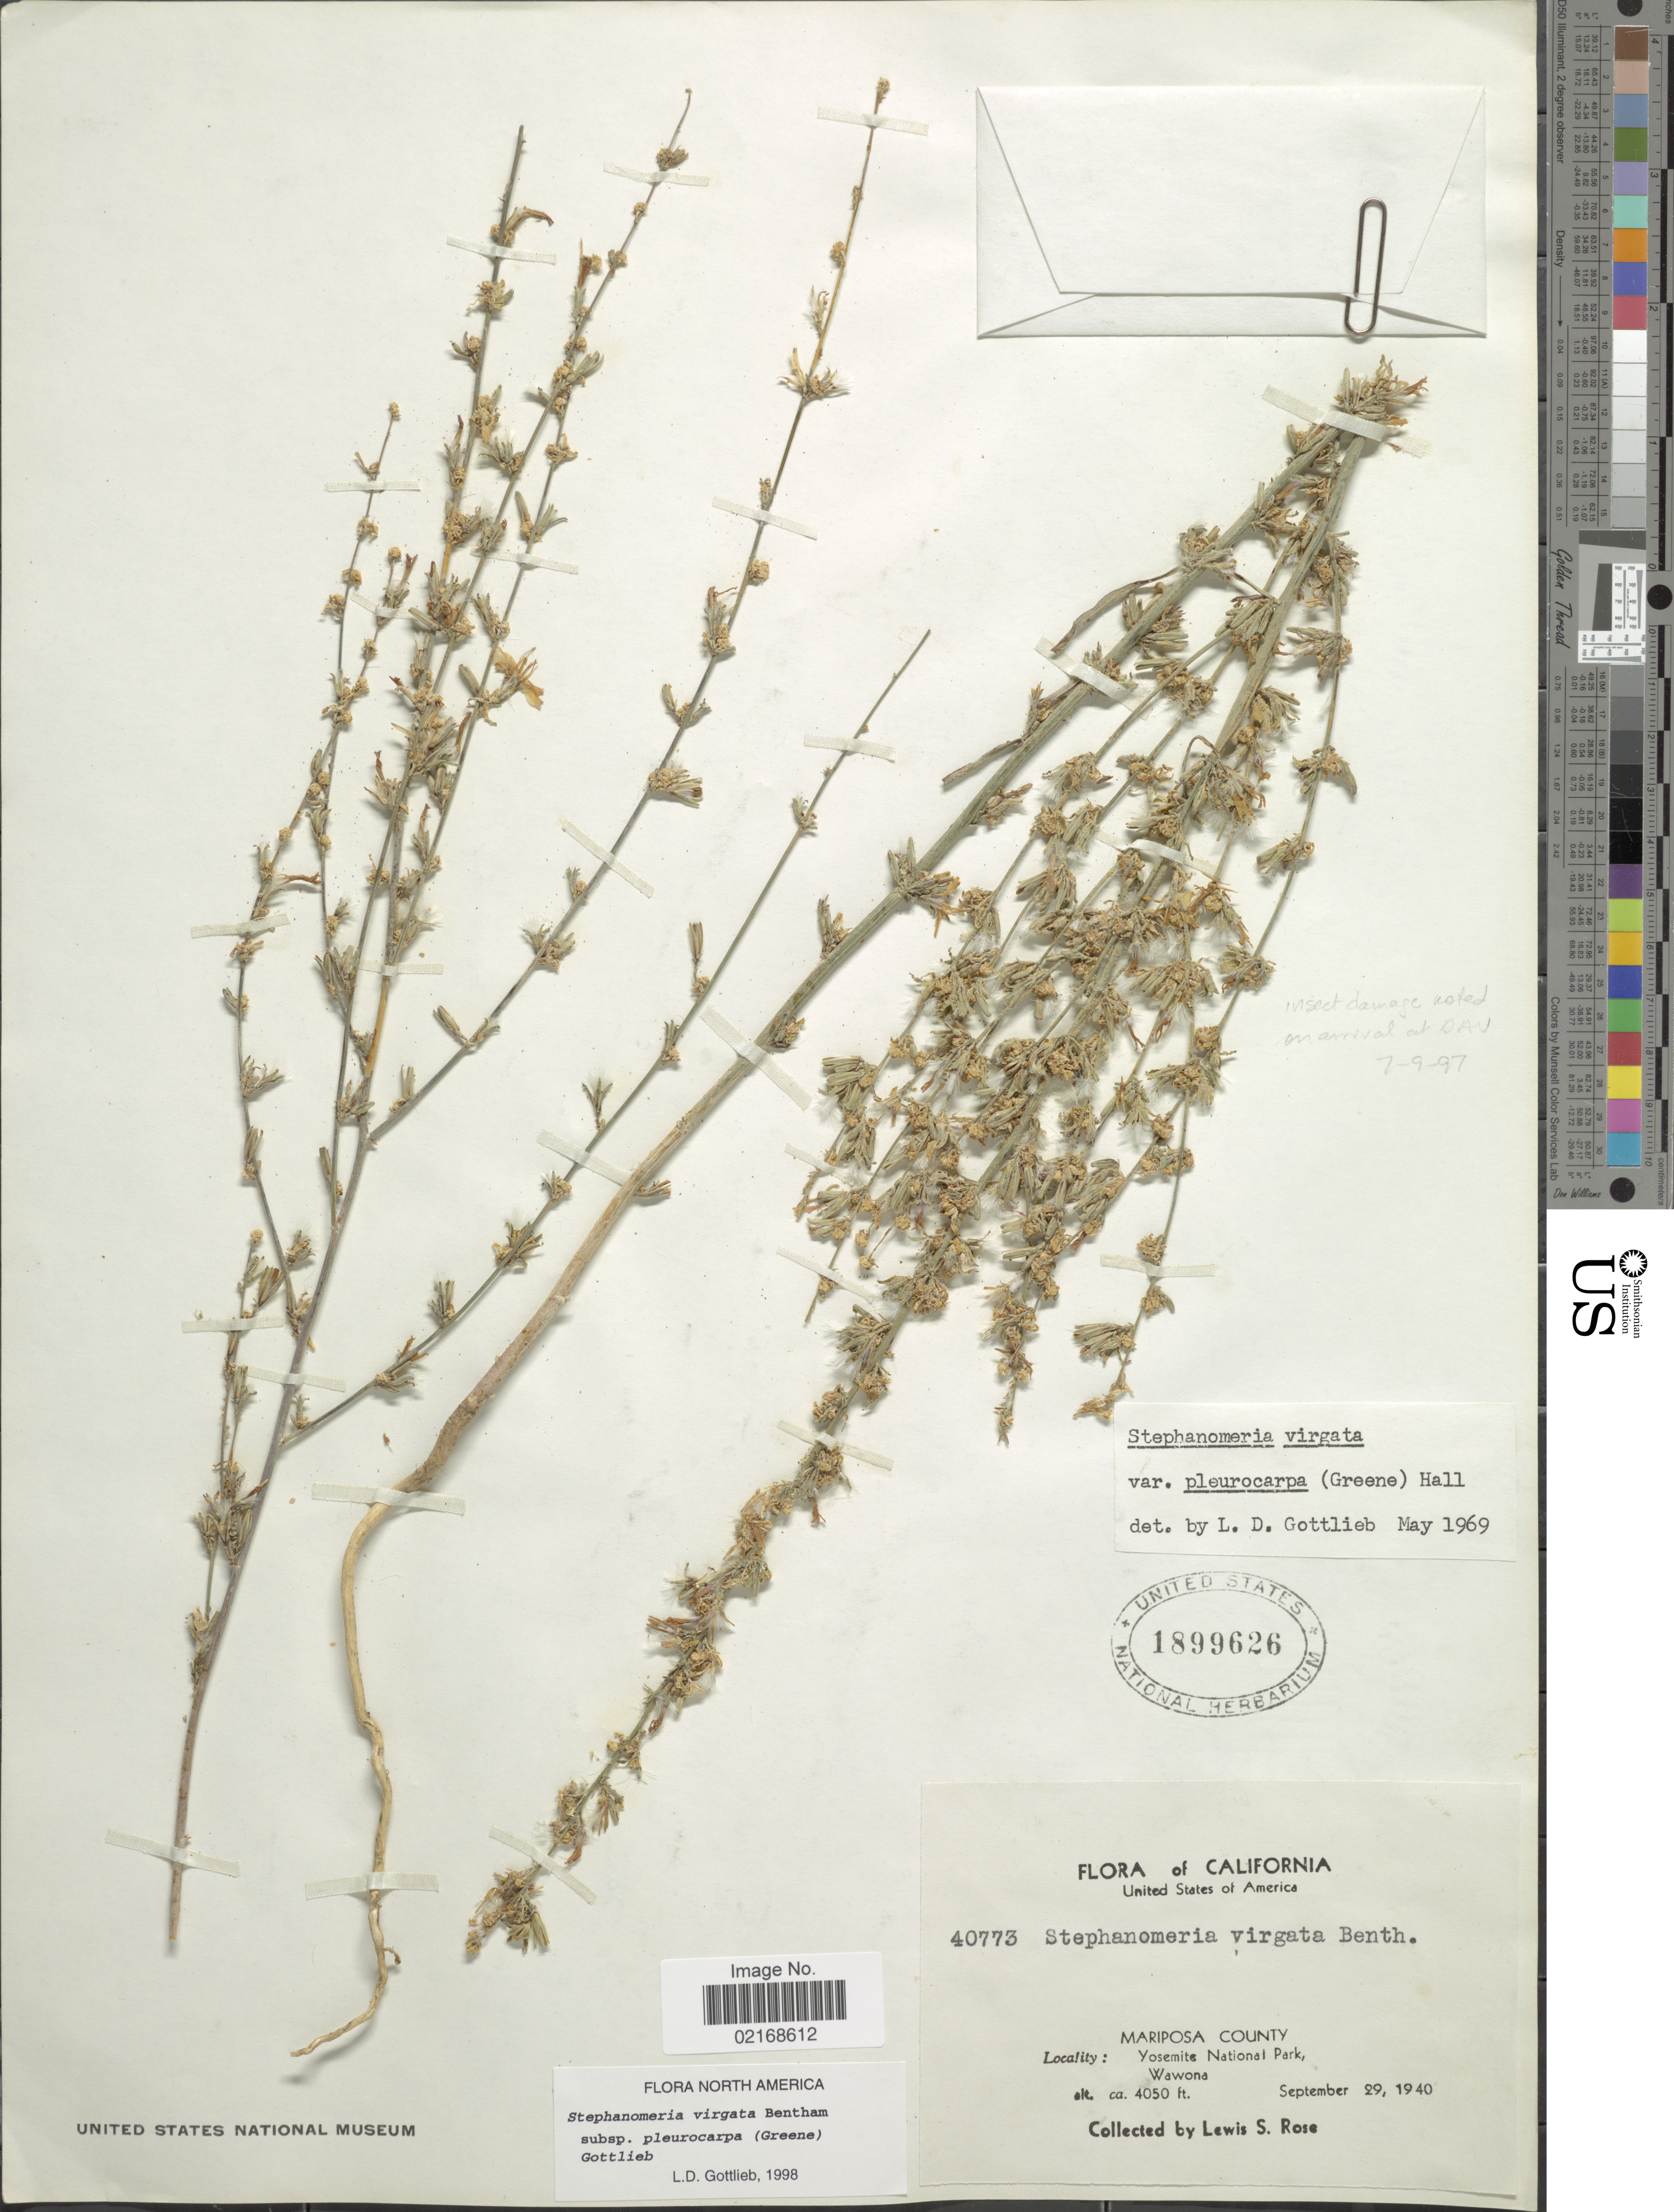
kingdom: Plantae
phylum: Tracheophyta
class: Magnoliopsida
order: Asterales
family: Asteraceae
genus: Stephanomeria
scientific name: Stephanomeria virgata subsp. pleurocarpa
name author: (Greene) Gottlieb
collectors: L. S. Rose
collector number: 40773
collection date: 1940-09-29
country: United States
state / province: California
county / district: Mariposa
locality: Mariposa County, Yosemite National Park, Wawona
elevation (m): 1234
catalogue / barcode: US 1899626